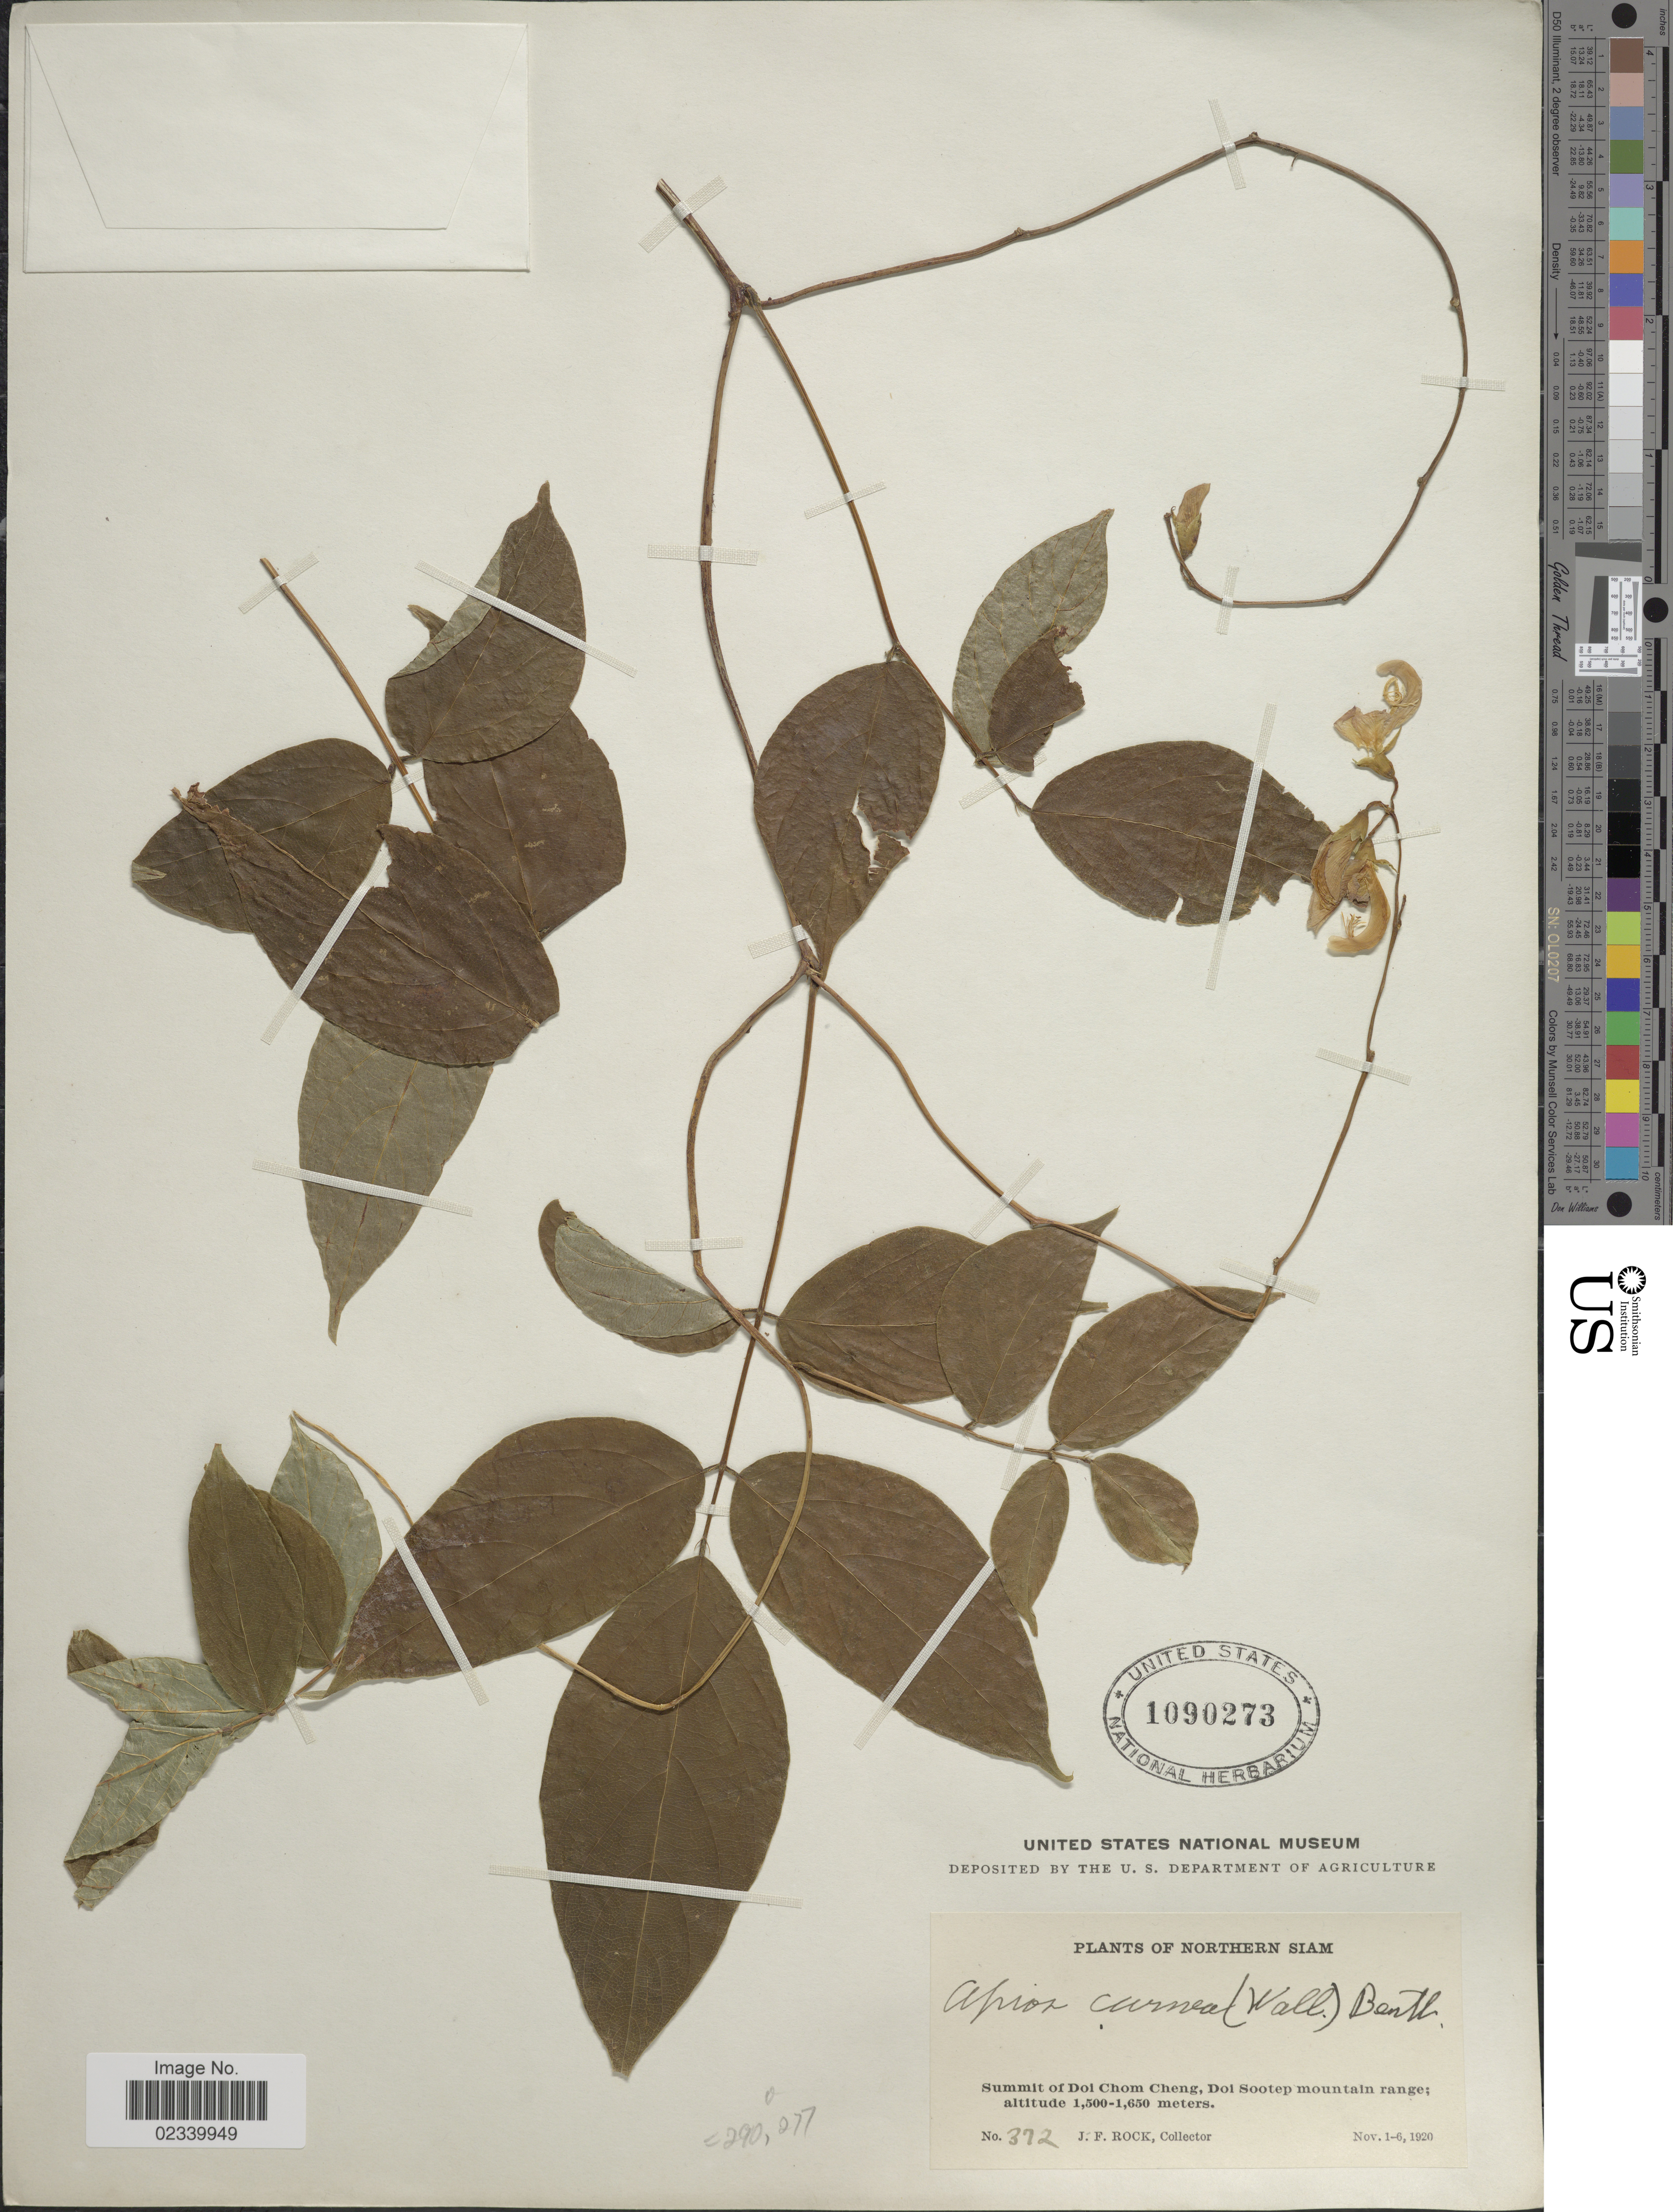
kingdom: Plantae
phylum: Tracheophyta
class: Magnoliopsida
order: Fabales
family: Fabaceae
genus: Apios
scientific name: Apios carnea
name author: (Wall.) Benth. ex Baker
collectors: J. Rock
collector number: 372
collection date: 1920-11-01/1920-11-06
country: Thailand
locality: Northern Siam, Summit of Doi Chom Cheng, Doi Sootep mountain range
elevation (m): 1500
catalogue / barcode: US 1090273